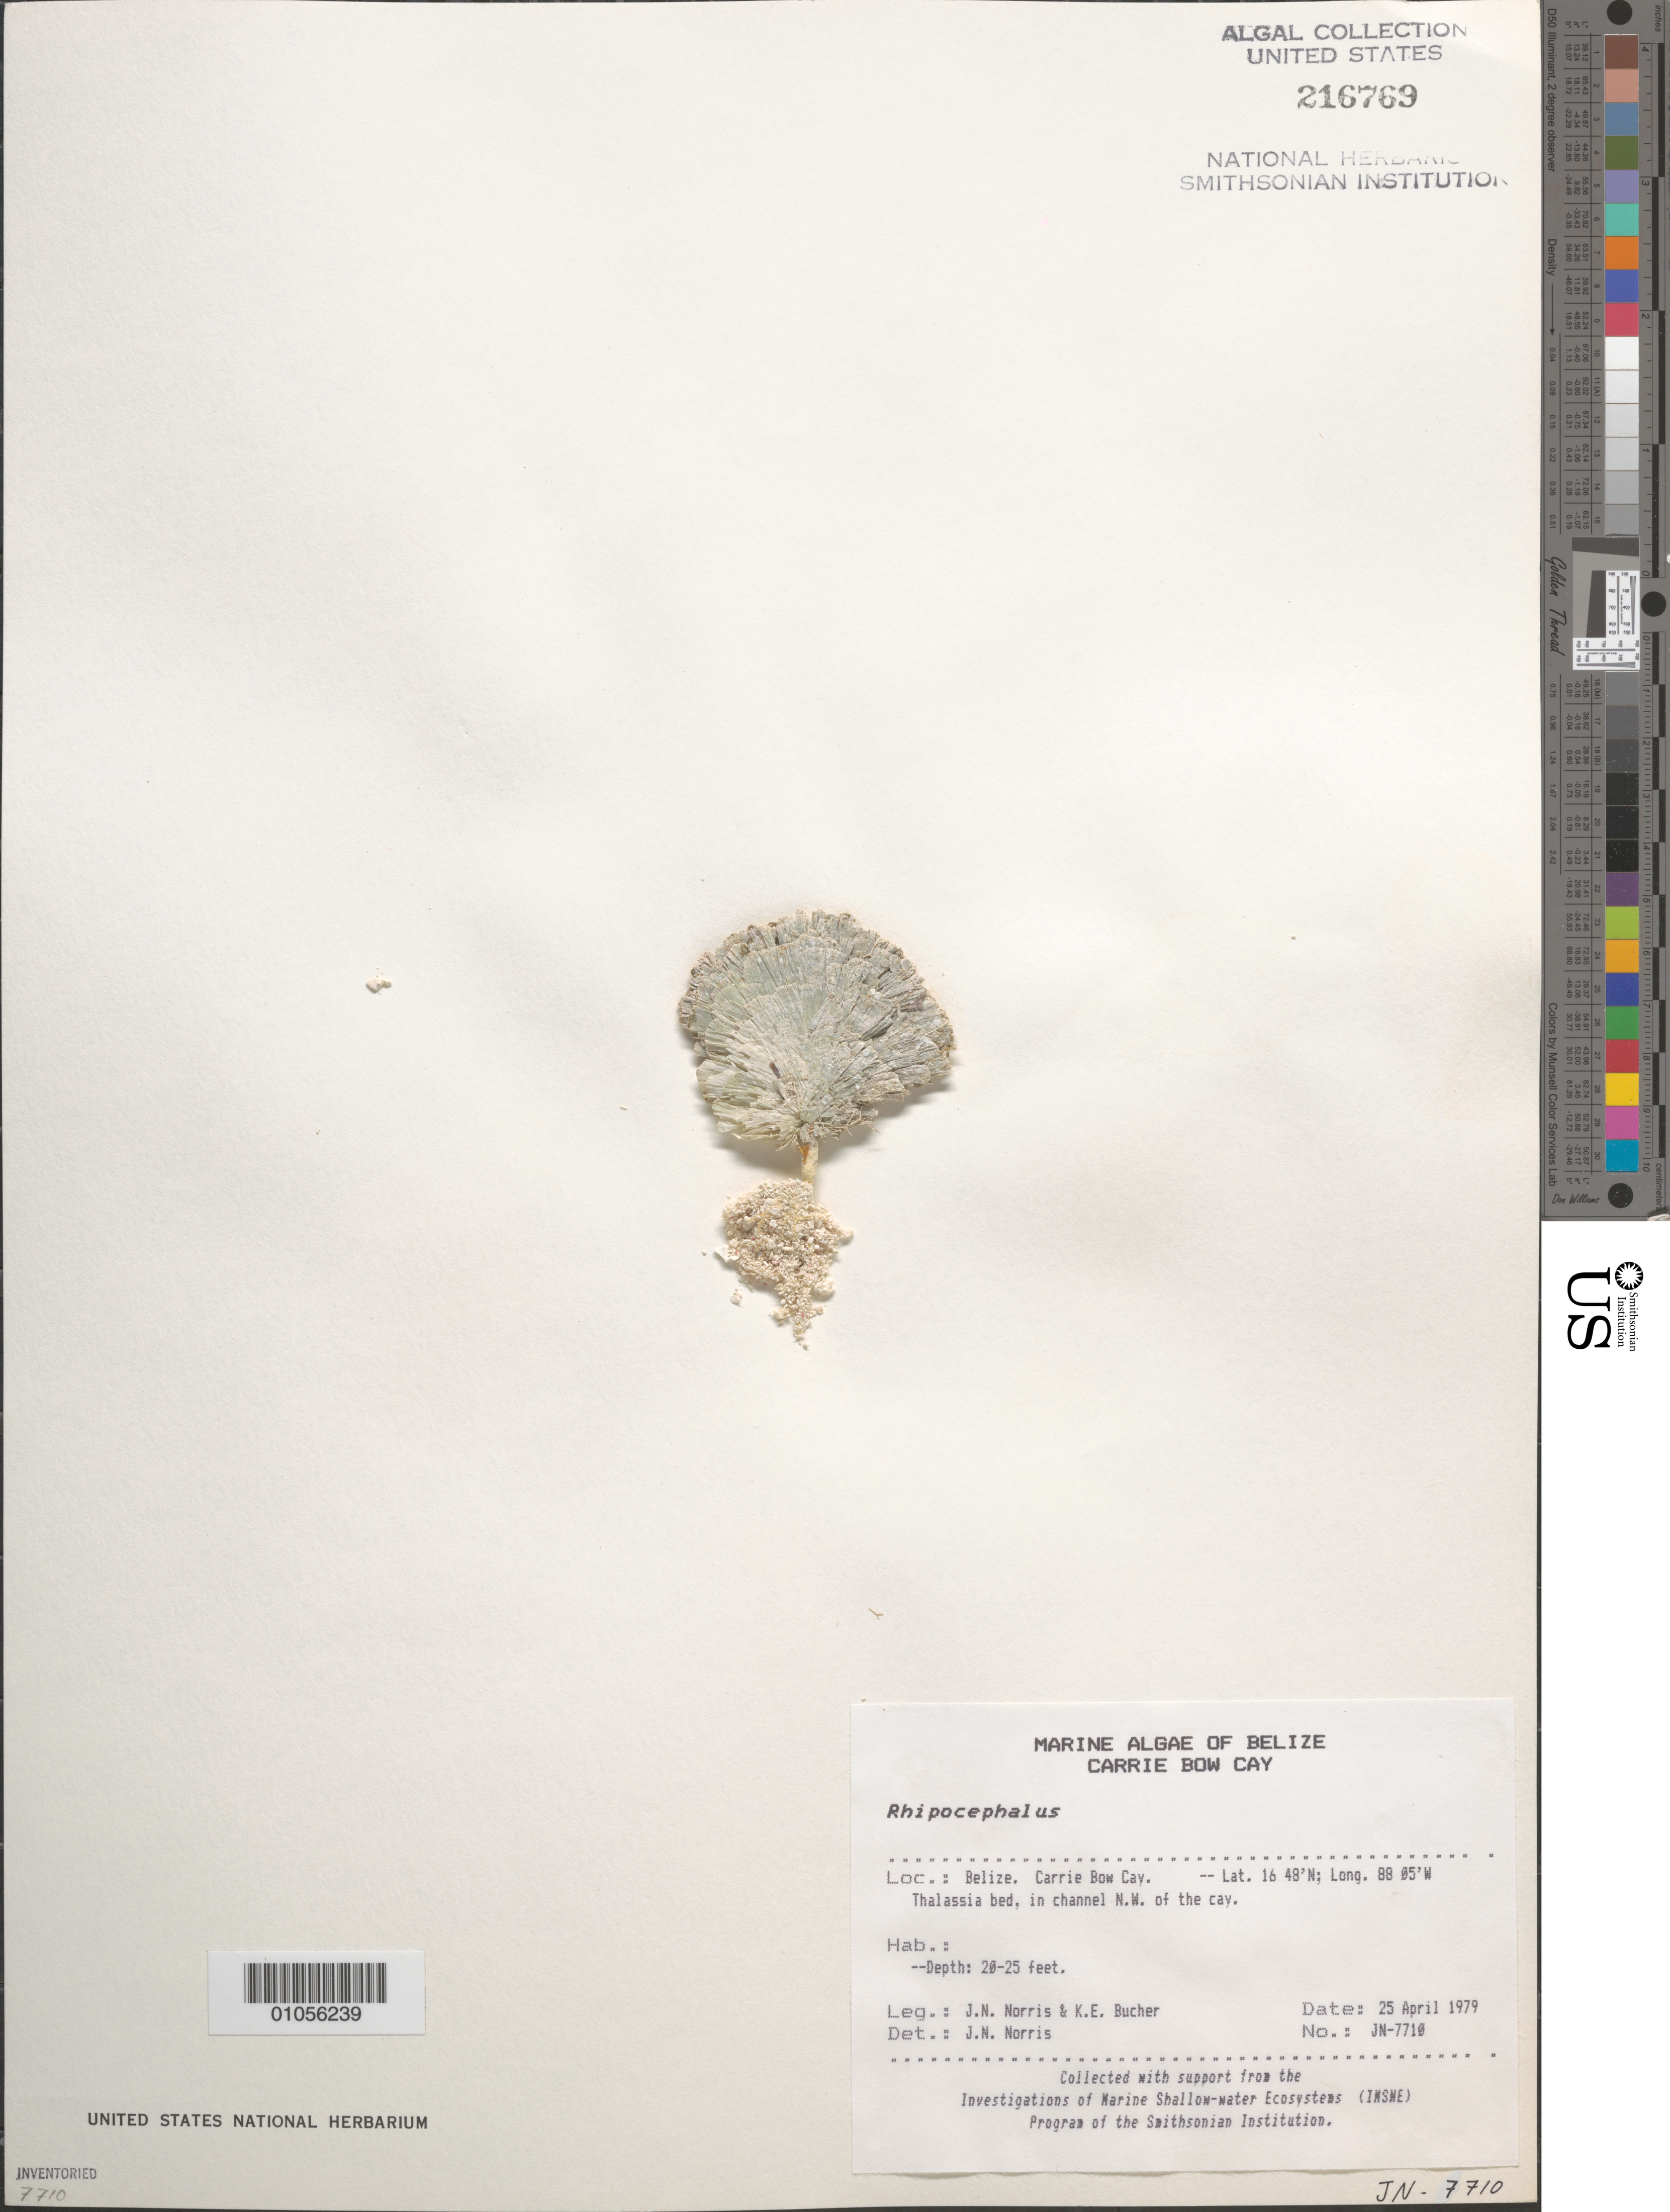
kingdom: Plantae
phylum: Chlorophyta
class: Ulvophyceae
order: Bryopsidales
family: Udoteaceae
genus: Rhipocephalus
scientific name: Rhipocephalus sp.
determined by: Norris, James N.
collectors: J. N. Norris & K. E. Bucher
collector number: JN-7710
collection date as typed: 25 Apr 1979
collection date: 1979-04-25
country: Belize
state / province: Stann Creek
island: Carrie Bow Cay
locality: Northwest of Carrie Bow Cay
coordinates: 16 48'N, 88 05'W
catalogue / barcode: US 216769